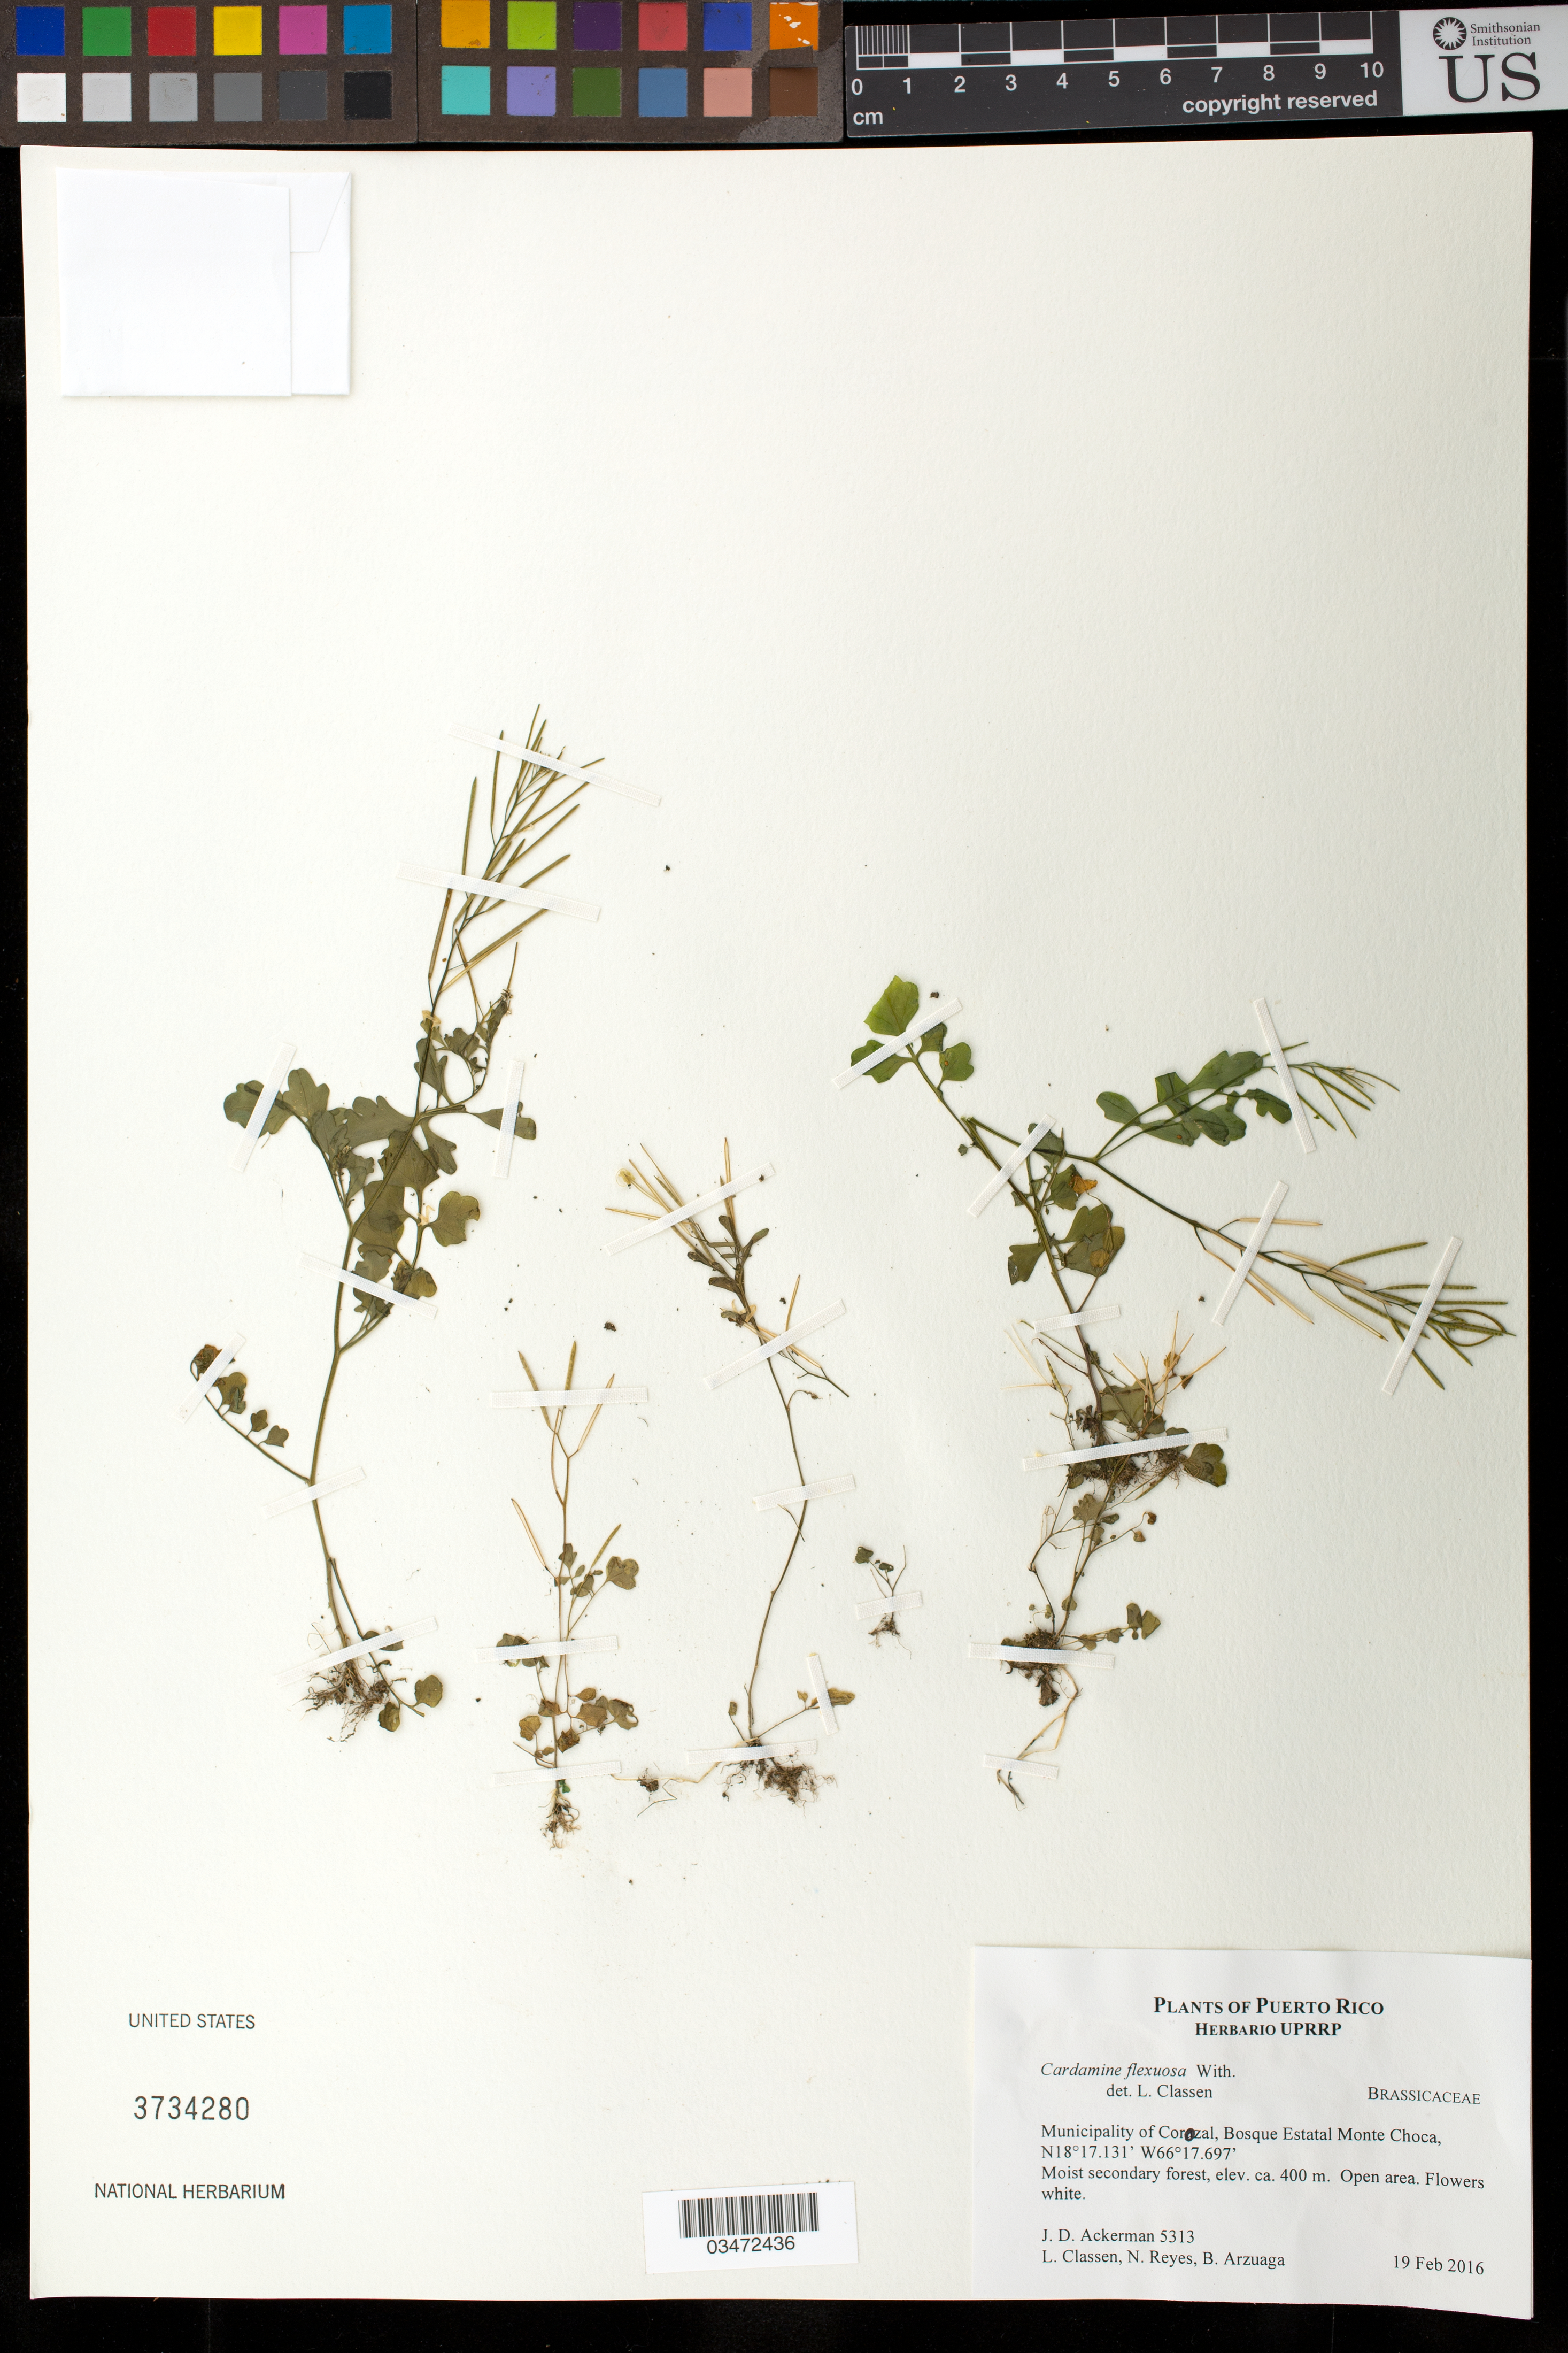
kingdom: Plantae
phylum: Tracheophyta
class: Magnoliopsida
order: Brassicales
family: Brassicaceae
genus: Cardamine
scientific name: Cardamine flexuosa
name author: With.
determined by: Classen, L.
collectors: J. D. Ackerman, L. Classen, N. Reyes & B. Arzuaga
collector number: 5313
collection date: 2016-02-19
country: Puerto Rico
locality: Mun. Corozal, Bosque Estatal Monte Choca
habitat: Moist secondary forest. Open area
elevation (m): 400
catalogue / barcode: US 3734280